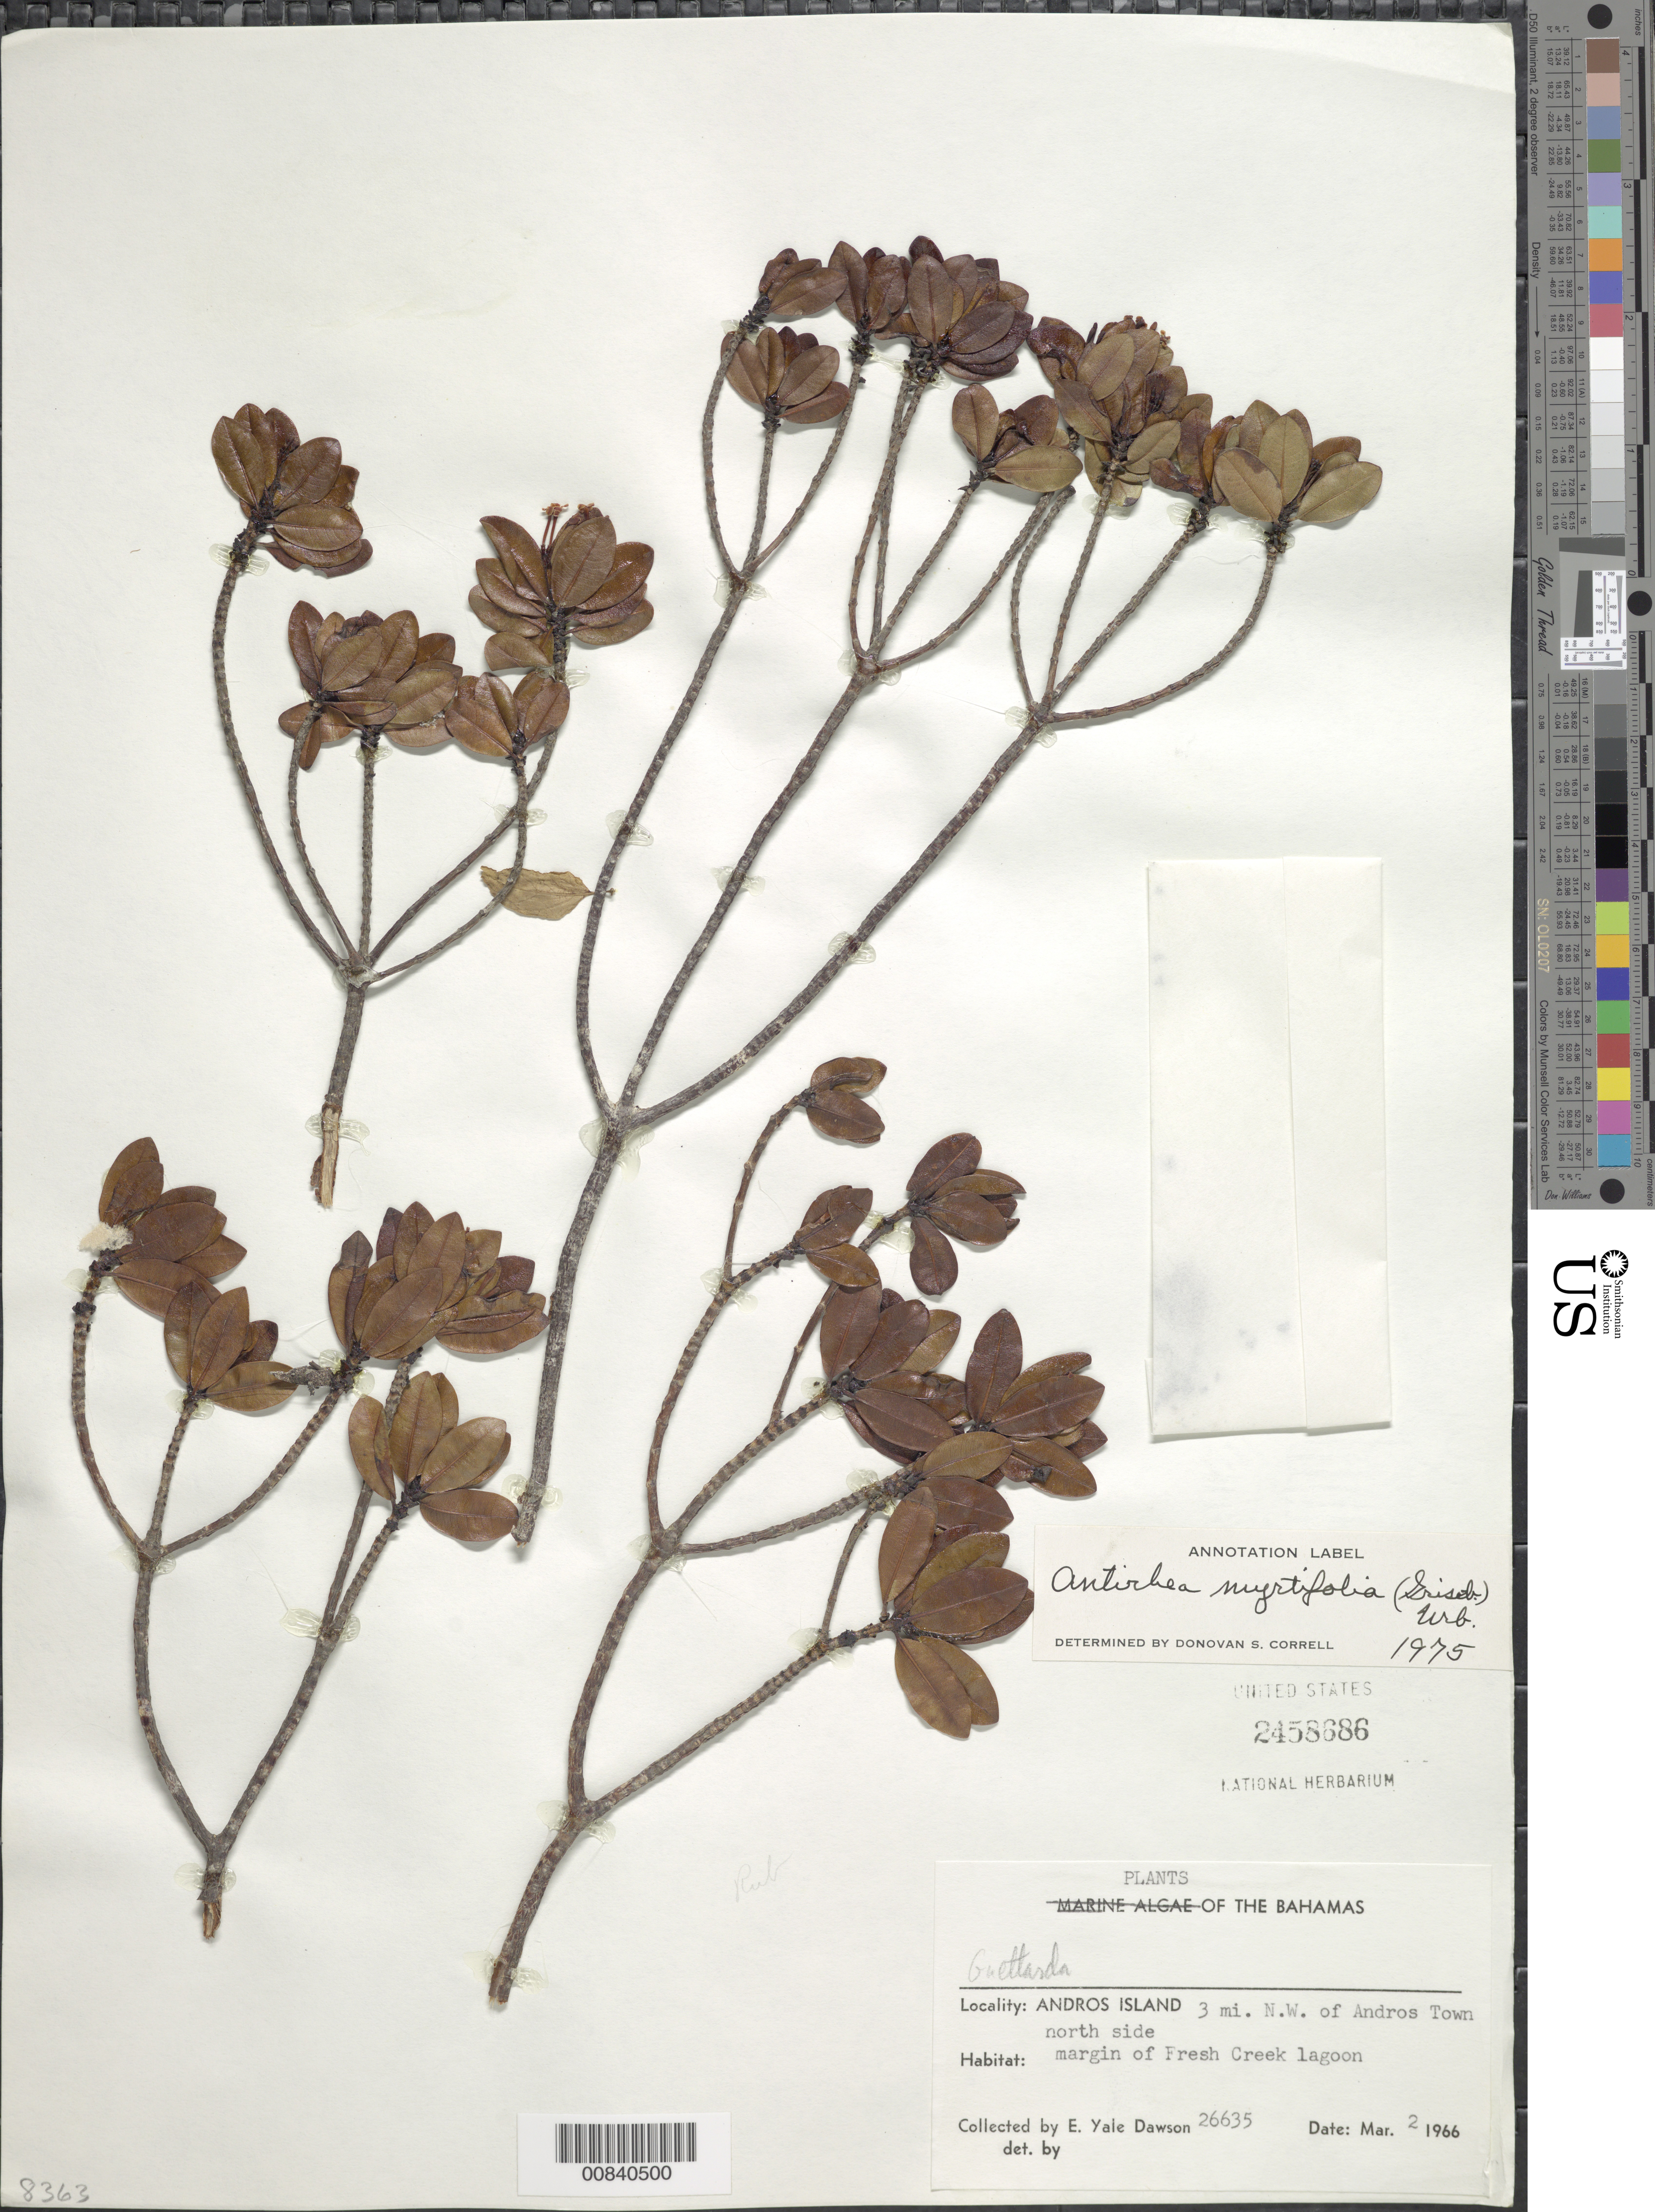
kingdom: Plantae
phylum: Tracheophyta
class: Magnoliopsida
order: Gentianales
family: Rubiaceae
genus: Stenostomum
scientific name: Stenostomum myrtifolium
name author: Griseb.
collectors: E. Y. Dawson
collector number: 26635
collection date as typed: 02 Mar 1966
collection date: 1966-03-02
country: Bahamas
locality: Andros Island: 3 mi. NW of Andros Town, north side. Margin of Fresh Creek lagoon.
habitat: Margin of lagoon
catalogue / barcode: US 2458686